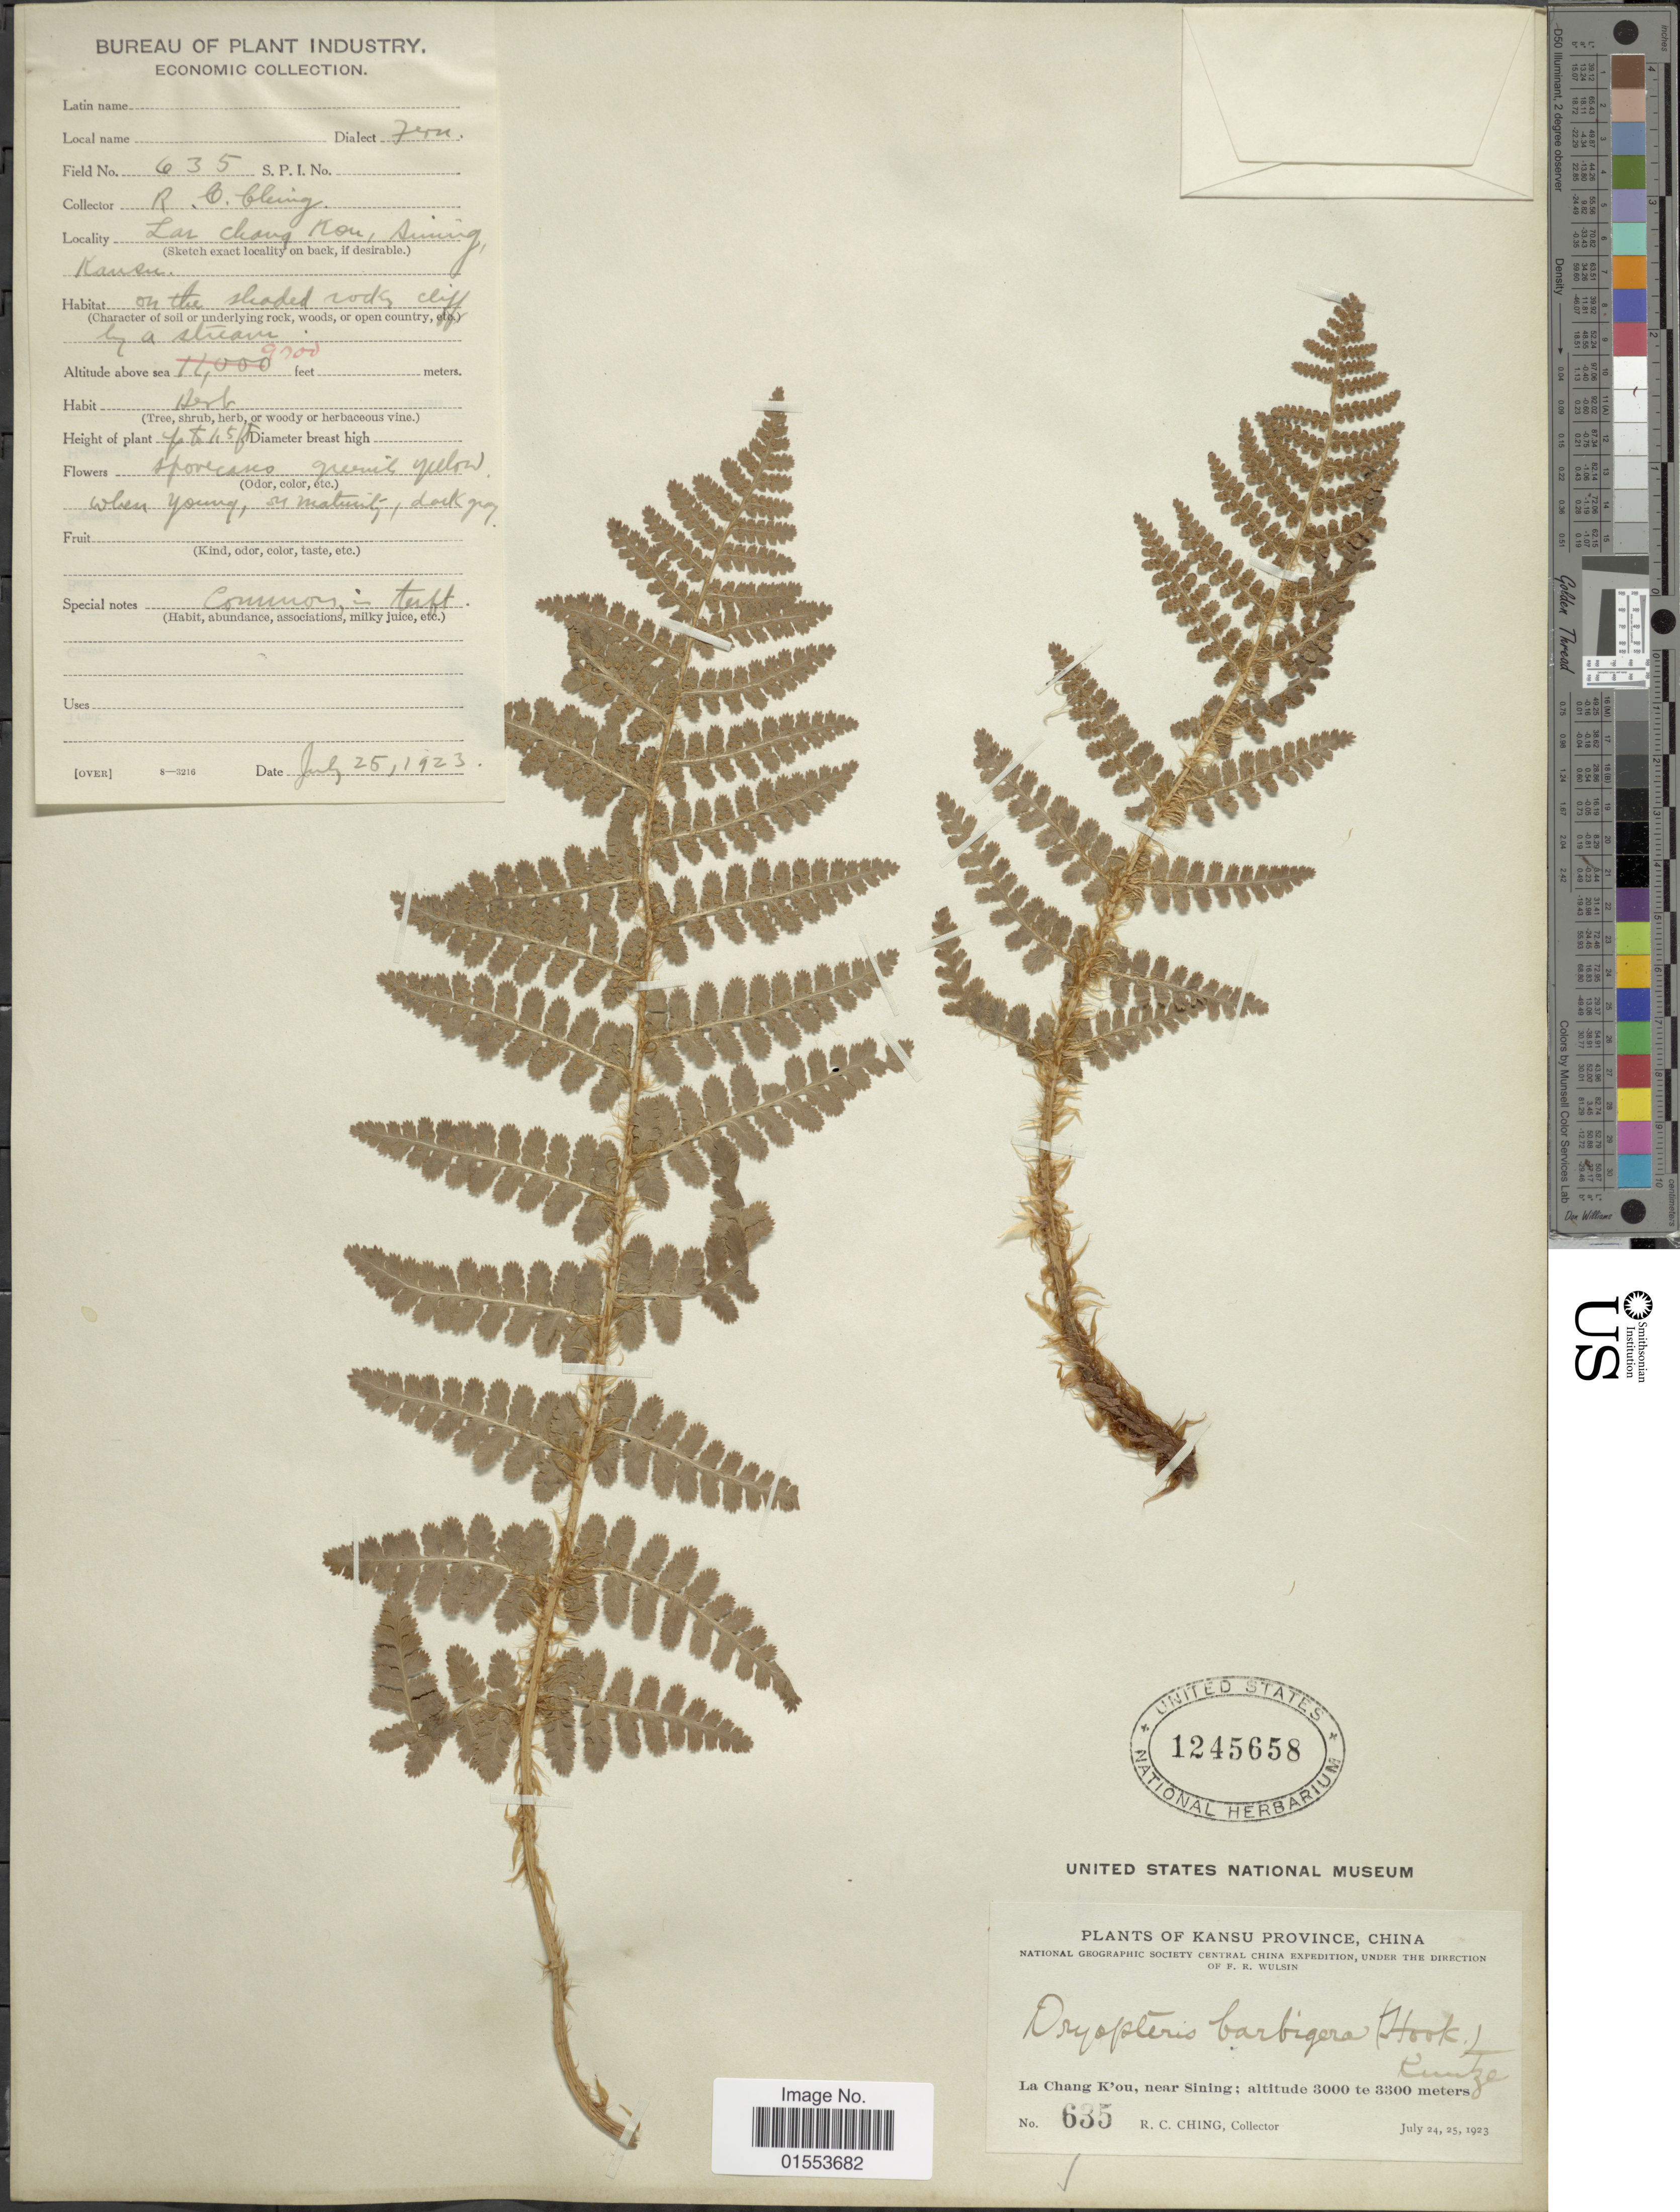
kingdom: Plantae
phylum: Tracheophyta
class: Polypodiopsida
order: Polypodiales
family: Dryopteridaceae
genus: Dryopteris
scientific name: Dryopteris barbigera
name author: (Hook.) Kuntze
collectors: R. C. Ching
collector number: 635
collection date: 1923-07-25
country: China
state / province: Gansu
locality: Kansu Province, China. La Chang K'ou, near Sining.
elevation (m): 3000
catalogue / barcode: US 1245658